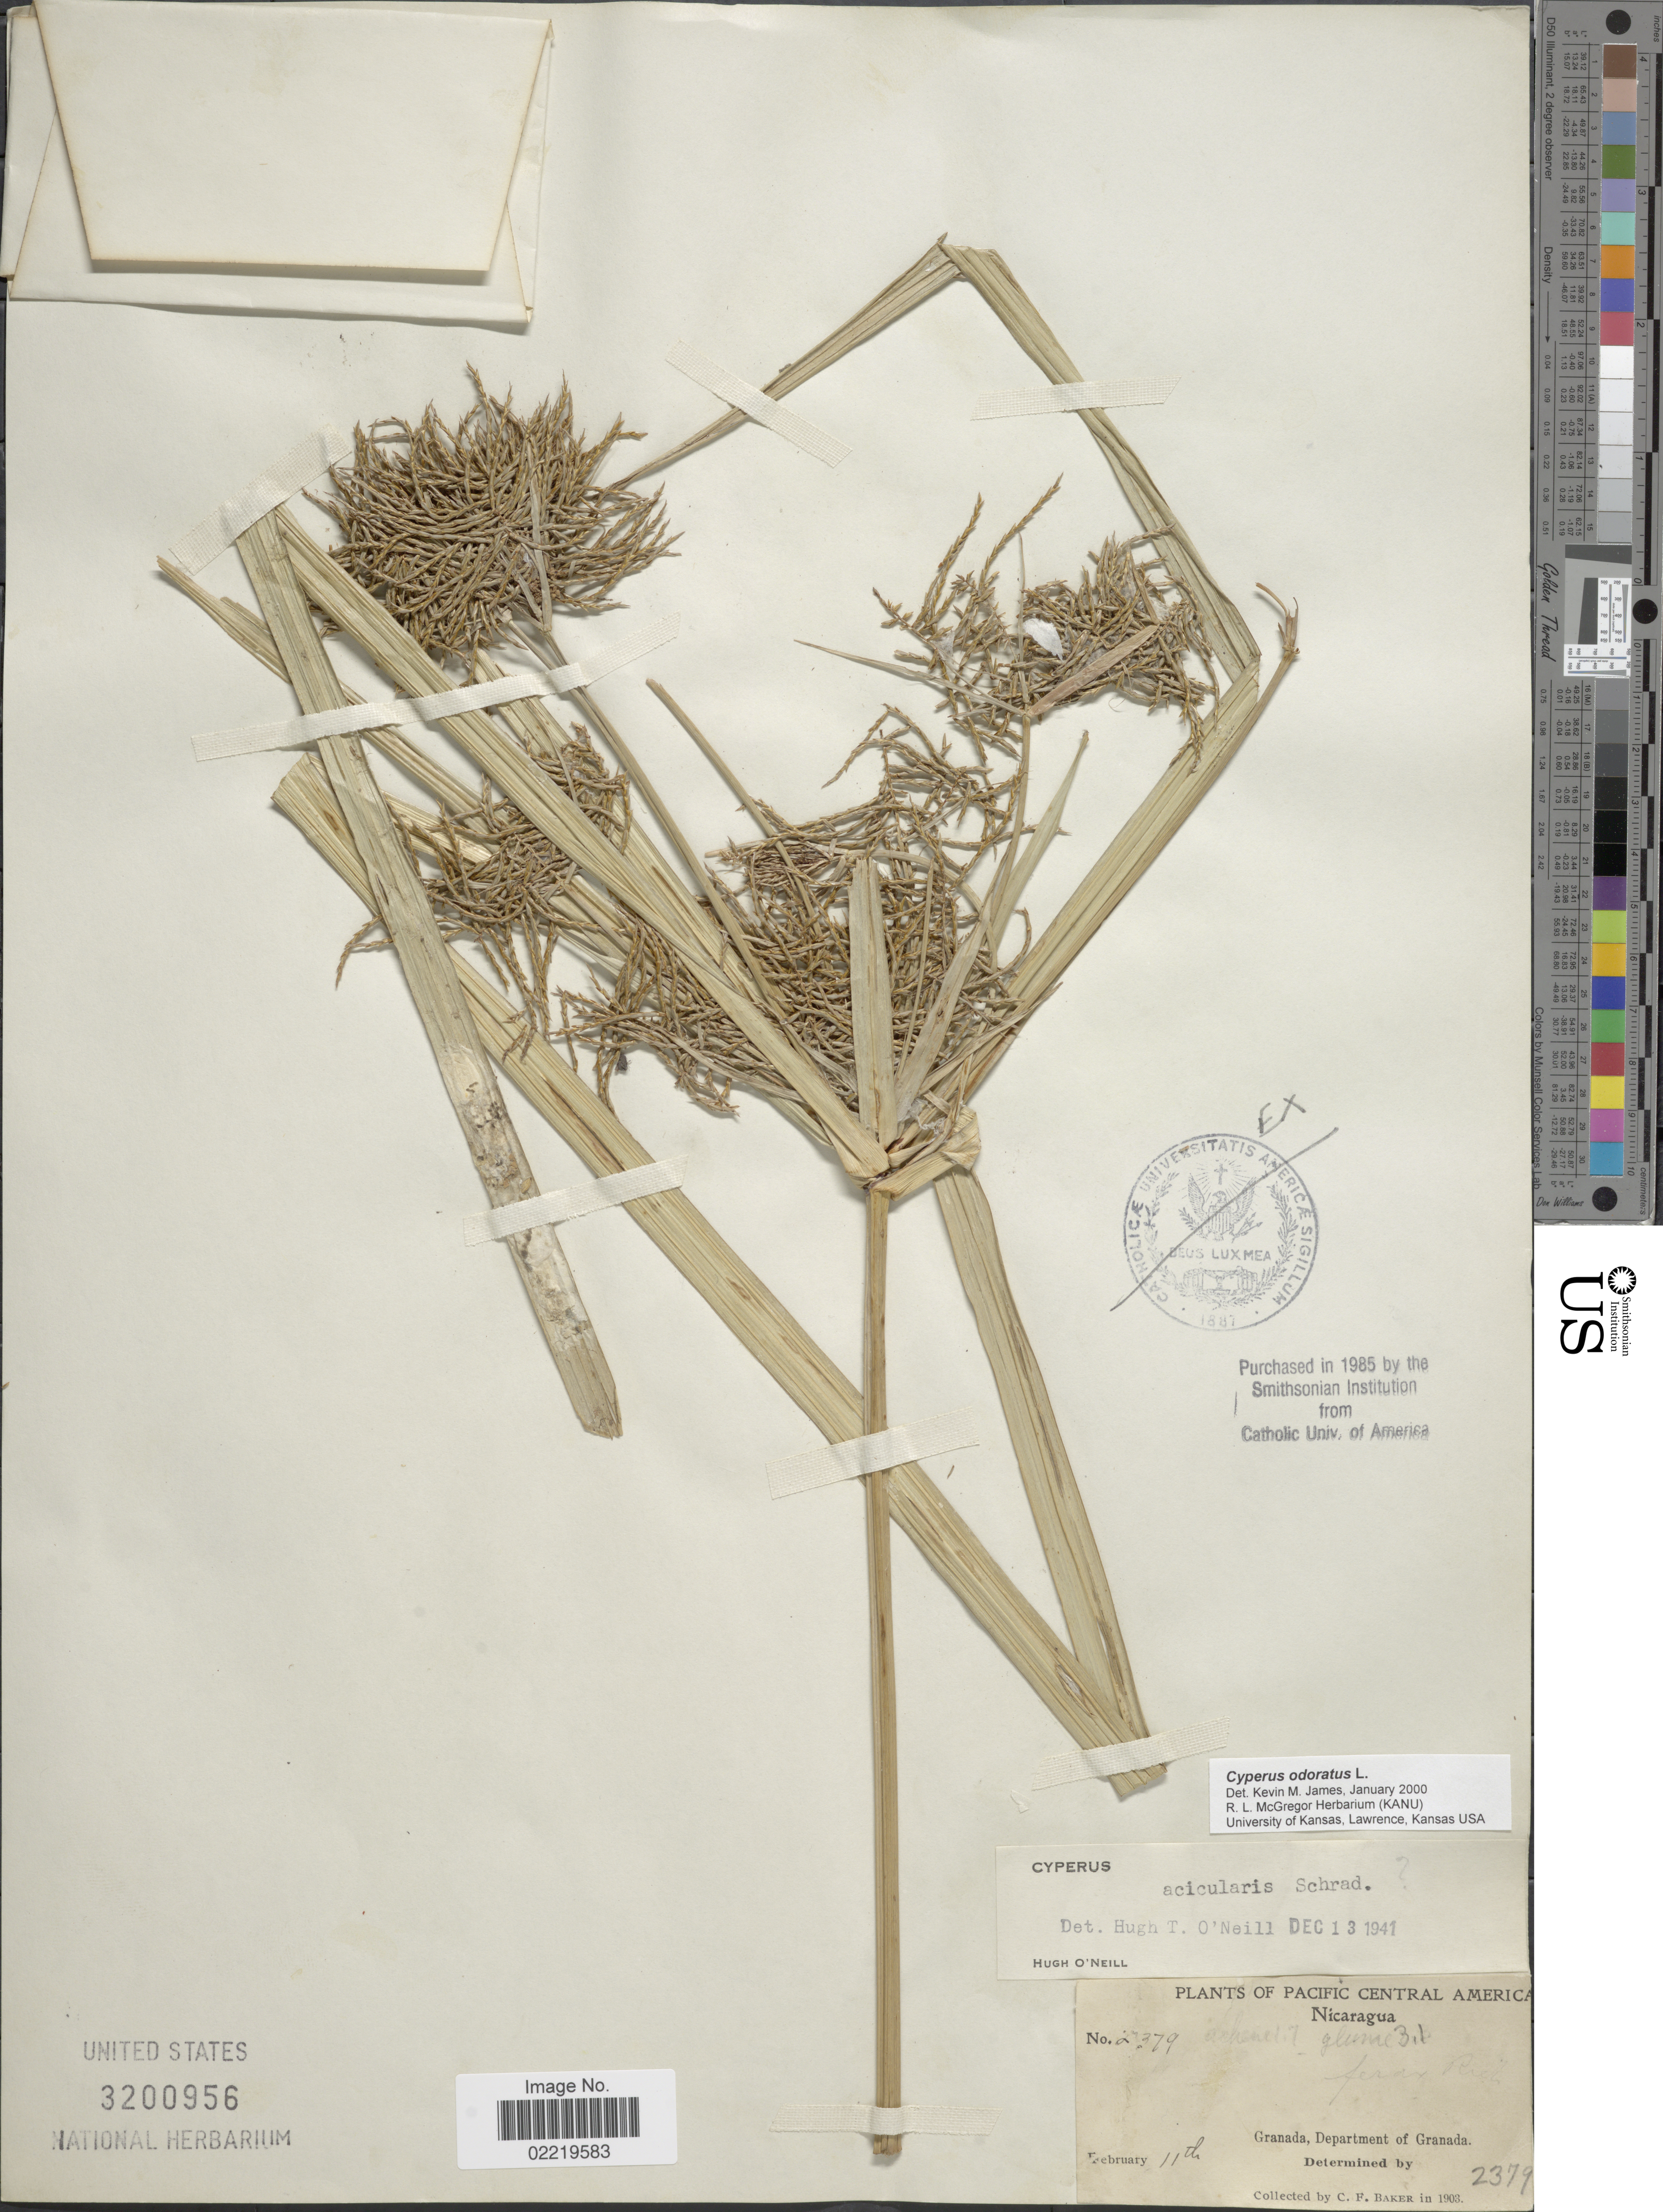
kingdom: Plantae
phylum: Tracheophyta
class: Liliopsida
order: Poales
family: Cyperaceae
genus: Cyperus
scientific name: Cyperus odoratus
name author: L.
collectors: C. F. Baker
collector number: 2379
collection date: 1903-02-11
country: Nicaragua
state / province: Granada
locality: Pacific Central America, Granada.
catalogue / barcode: US 3200956